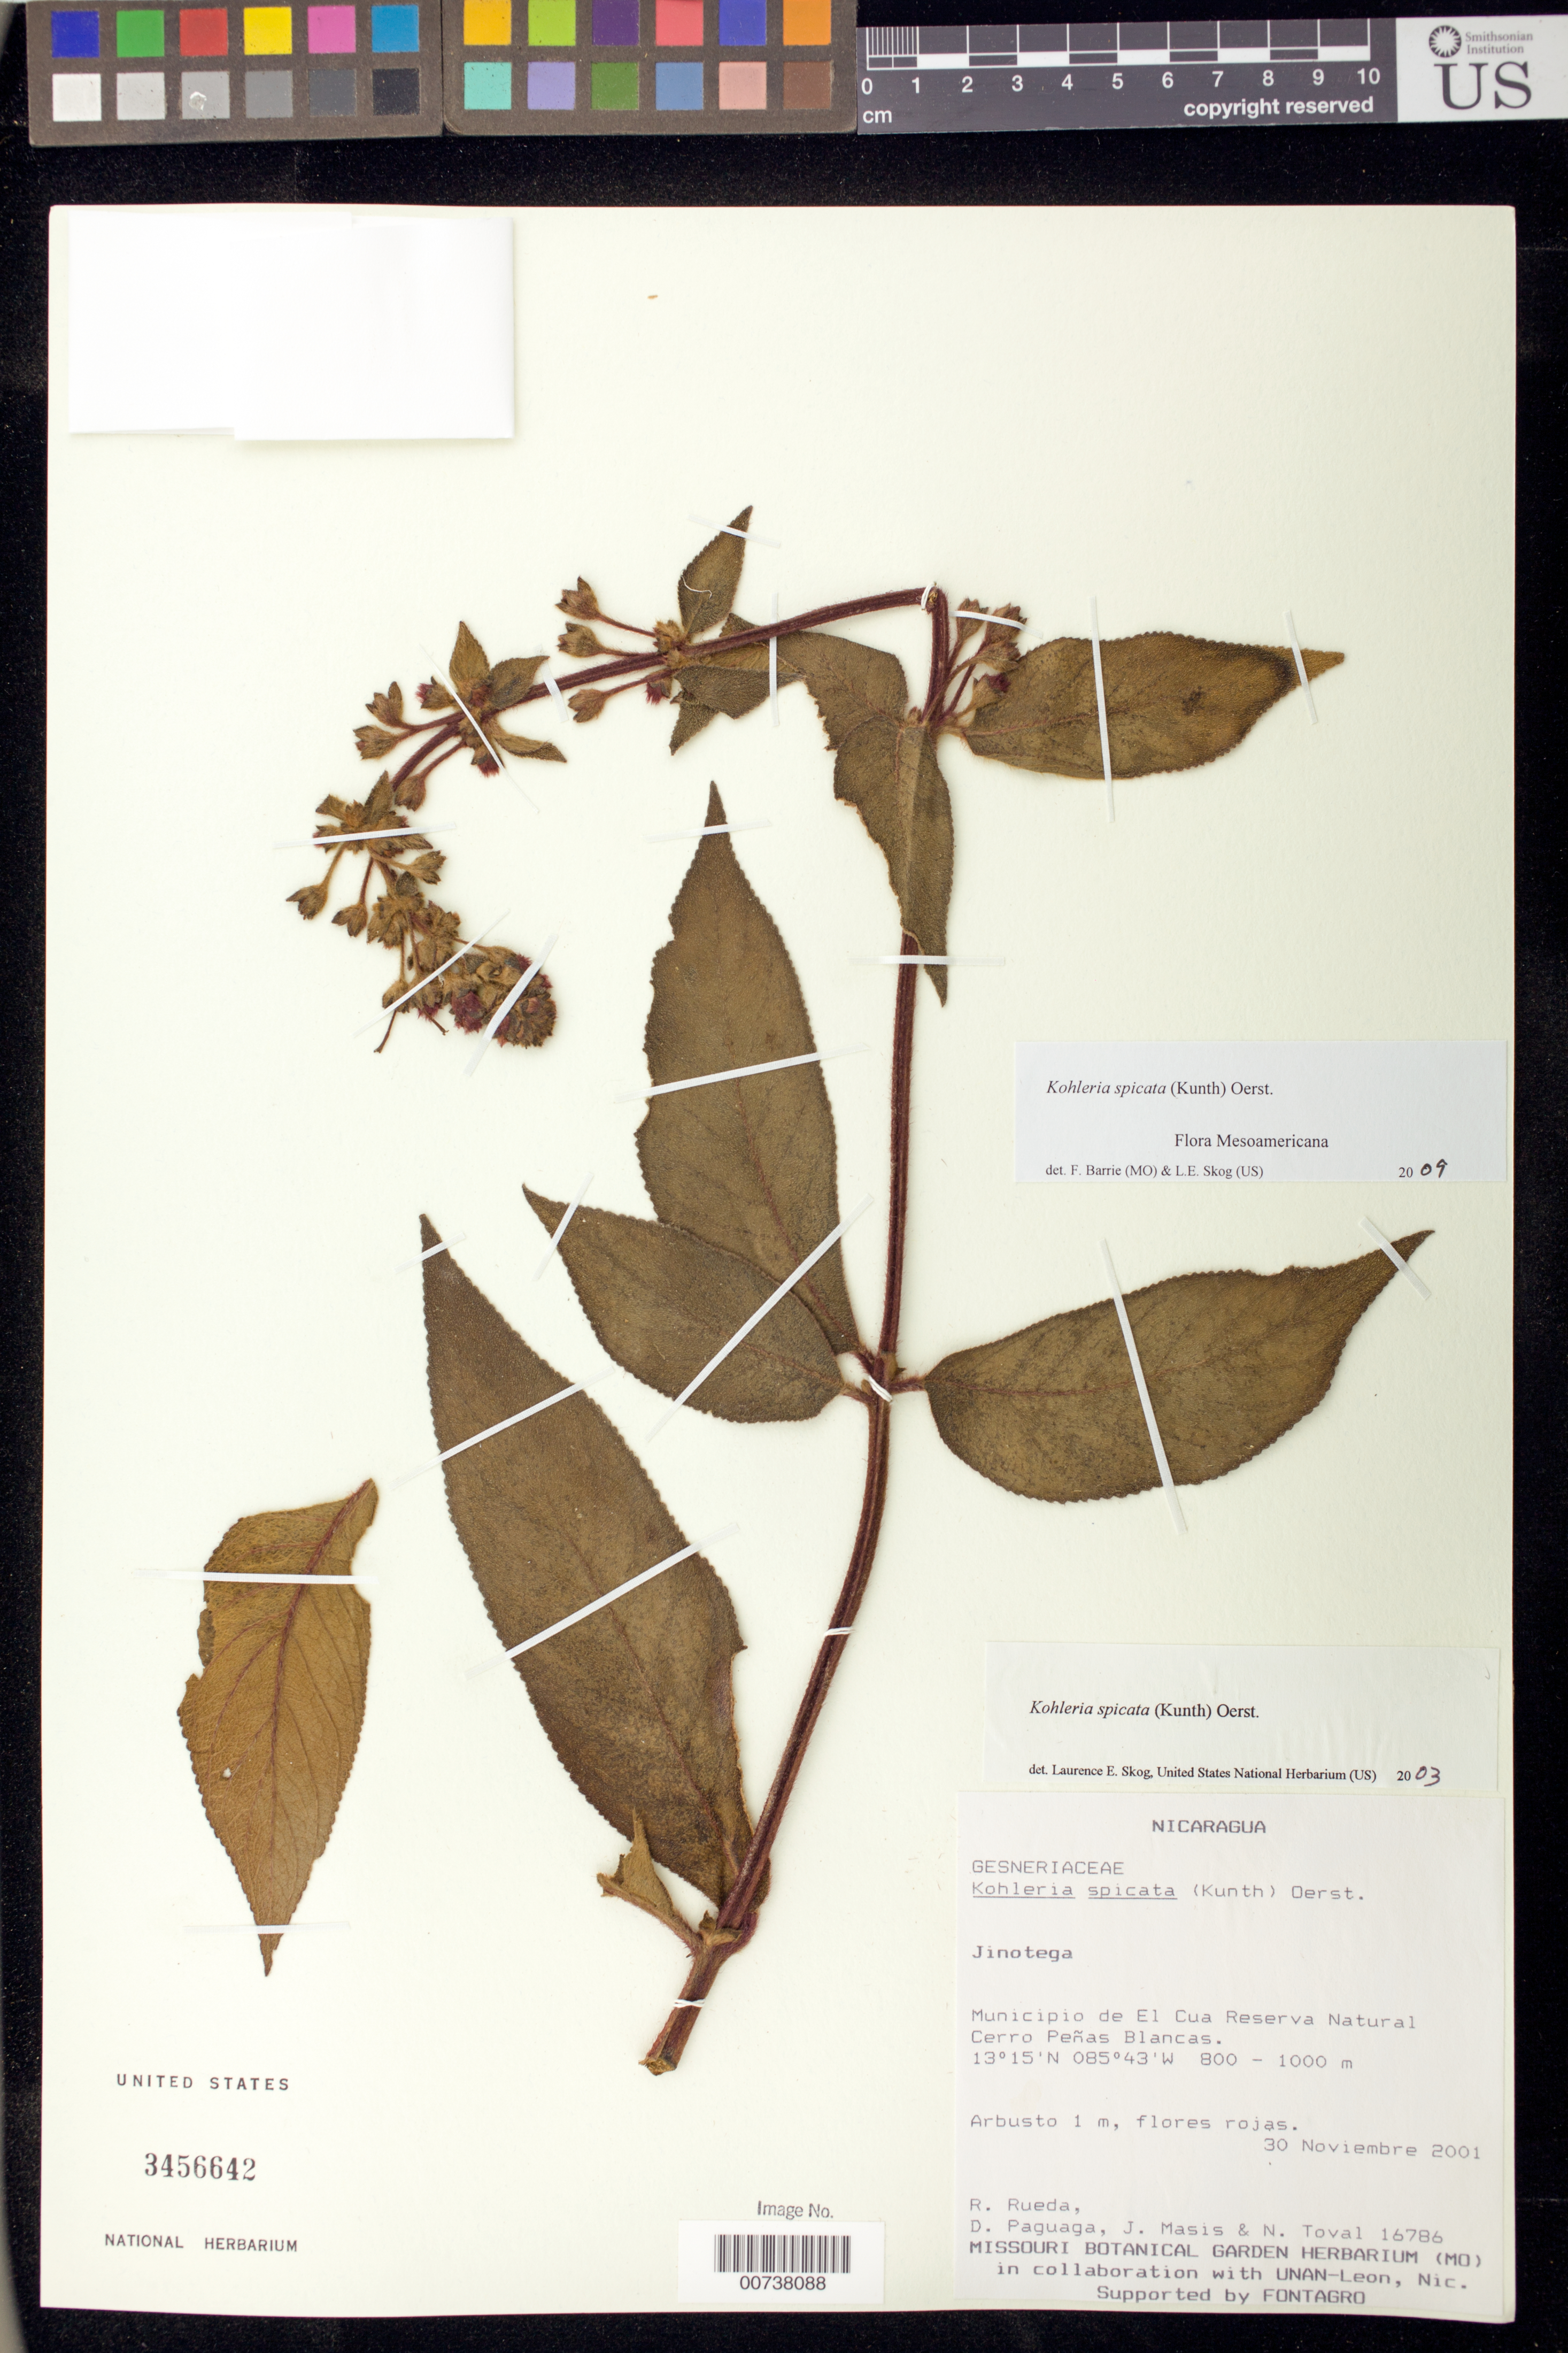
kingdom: Plantae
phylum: Tracheophyta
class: Magnoliopsida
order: Lamiales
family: Gesneriaceae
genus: Kohleria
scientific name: Kohleria spicata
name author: (Kunth) Oerst.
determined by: Skog, Laurence E.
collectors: R. Rueda, D. Paguaga, J. Masis & N. Toval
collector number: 16786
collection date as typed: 30 Nov 2001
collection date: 2001-11-30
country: Nicaragua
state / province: Jinotega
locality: Mpio. de El Cua Reserva Natural Cerro Peñas Blancas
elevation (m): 800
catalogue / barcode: US 3456642